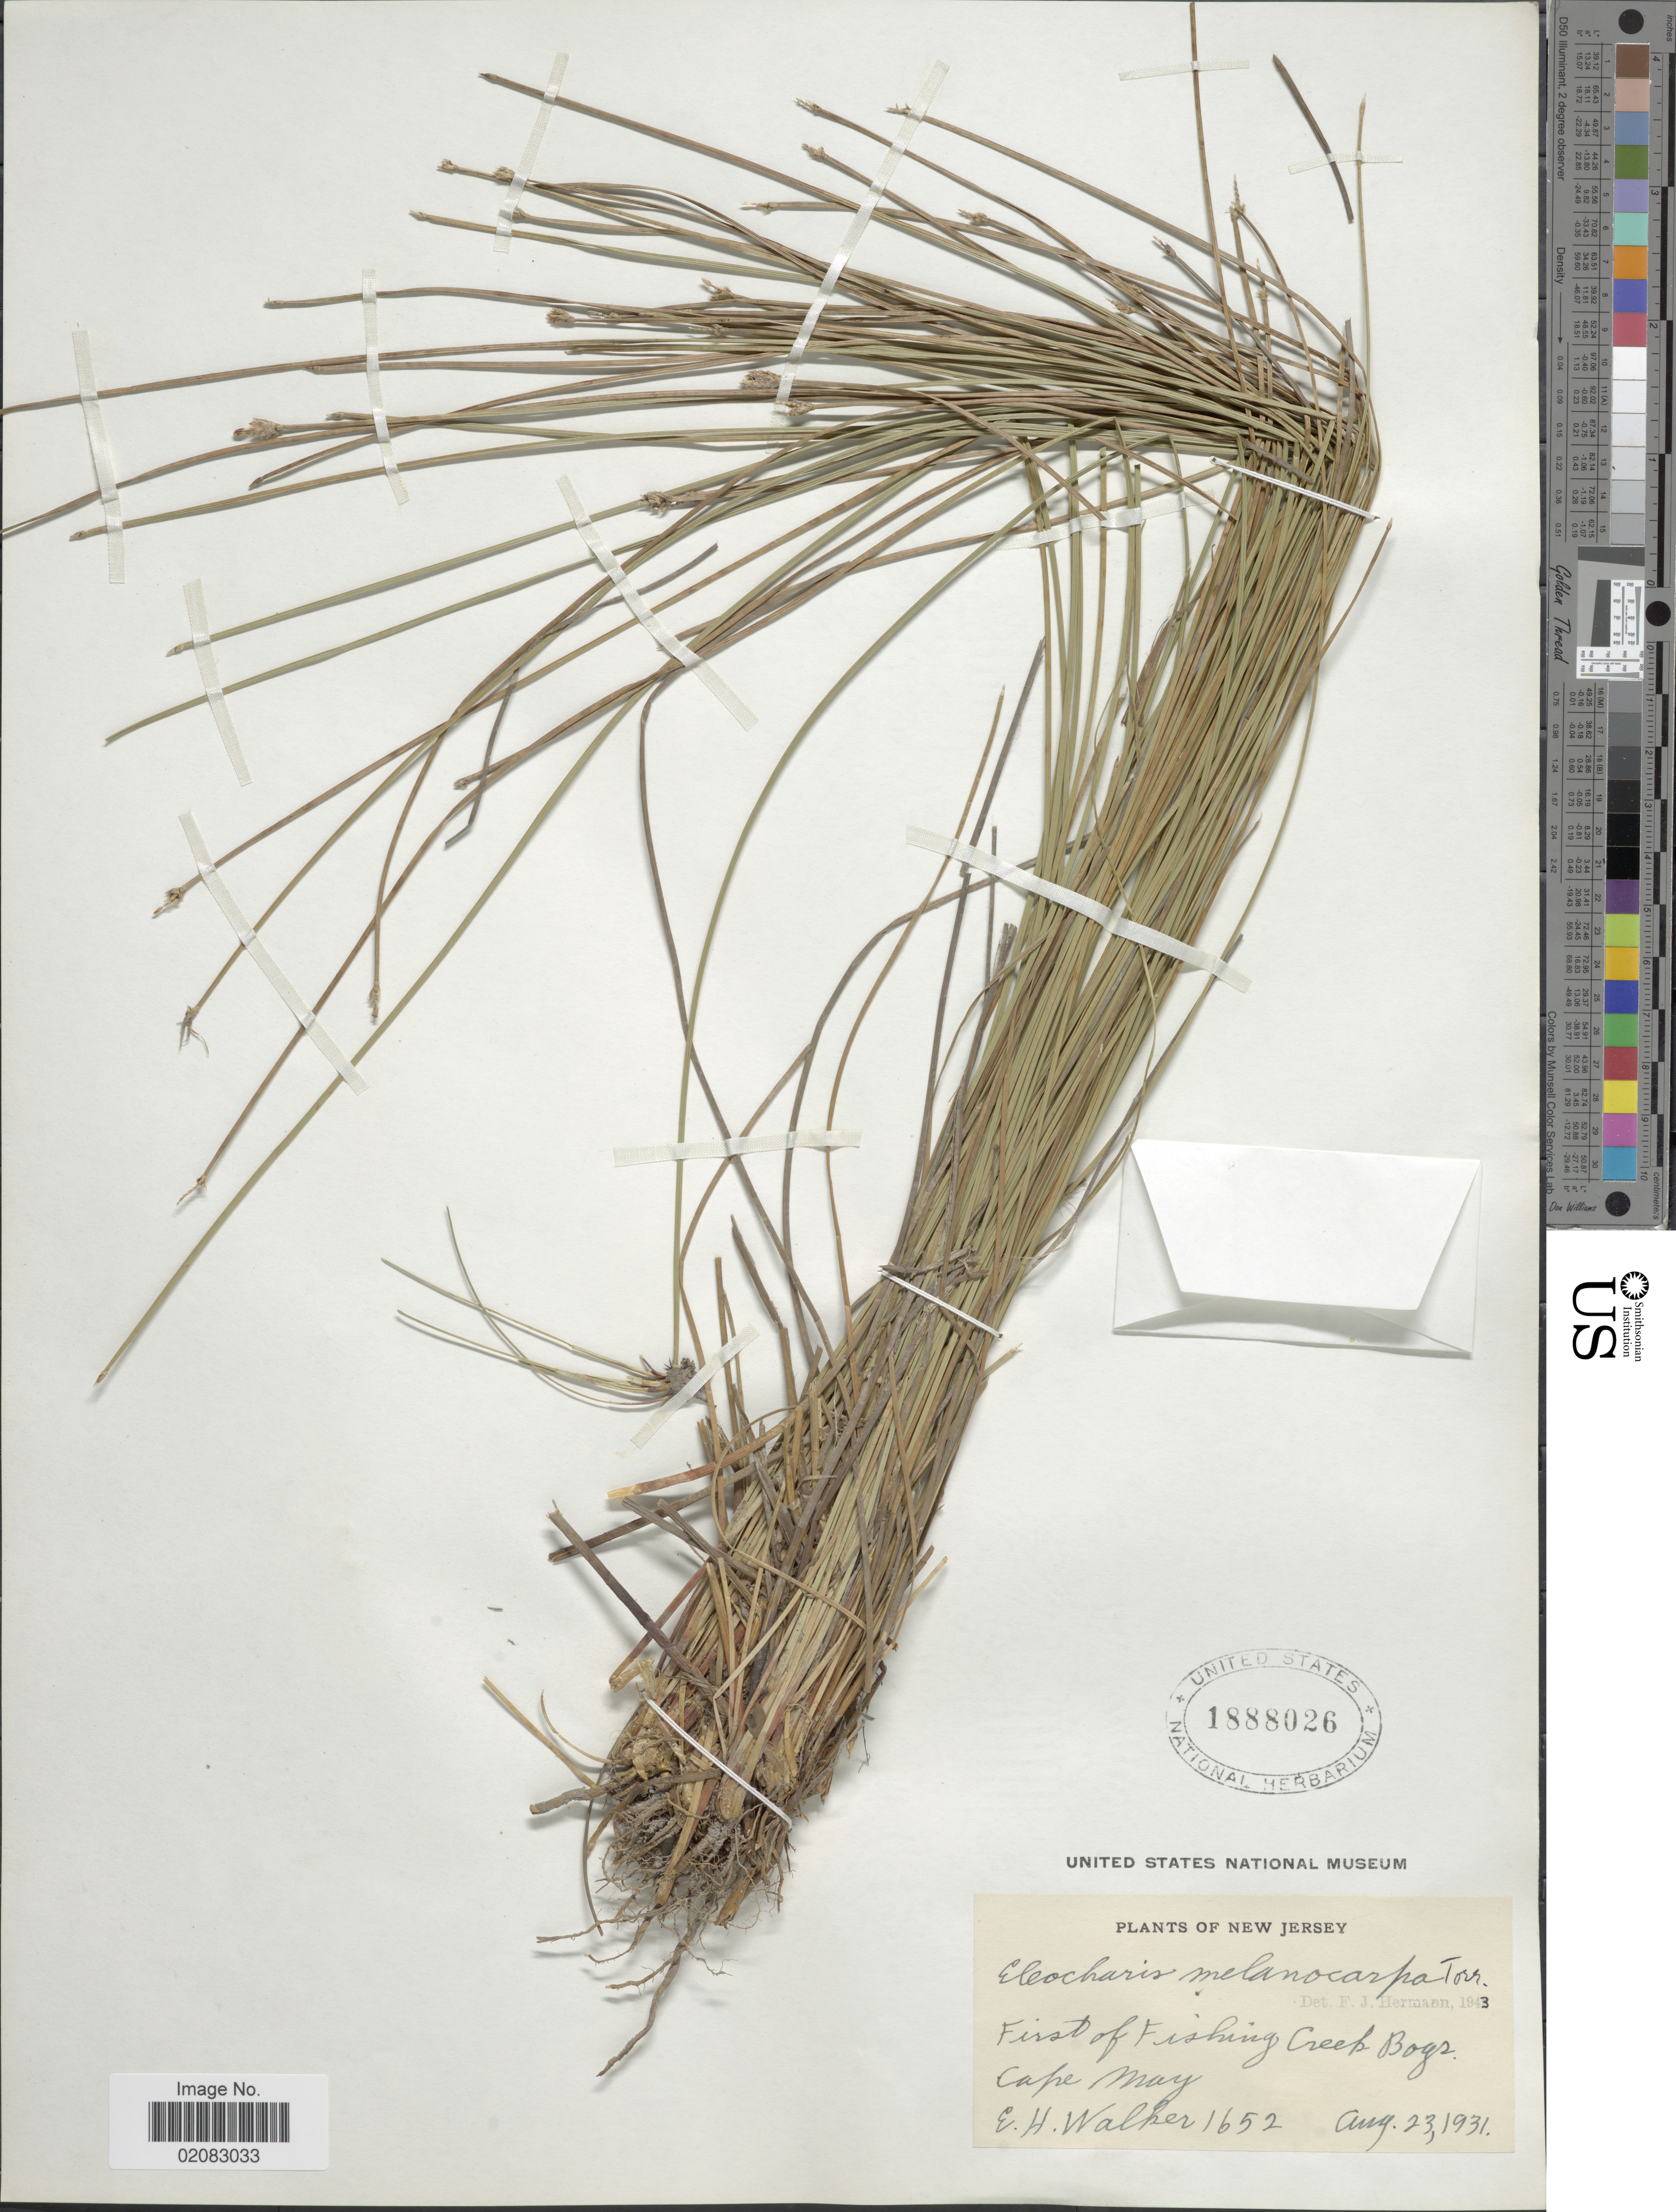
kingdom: Plantae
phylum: Tracheophyta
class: Liliopsida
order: Poales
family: Cyperaceae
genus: Eleocharis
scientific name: Eleocharis melanocarpa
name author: Torr.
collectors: E. H. Walker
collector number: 1652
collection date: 1931-08-23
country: United States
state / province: New Jersey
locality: First of Fishing Creek Bogr, Cape May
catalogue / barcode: US 1888026